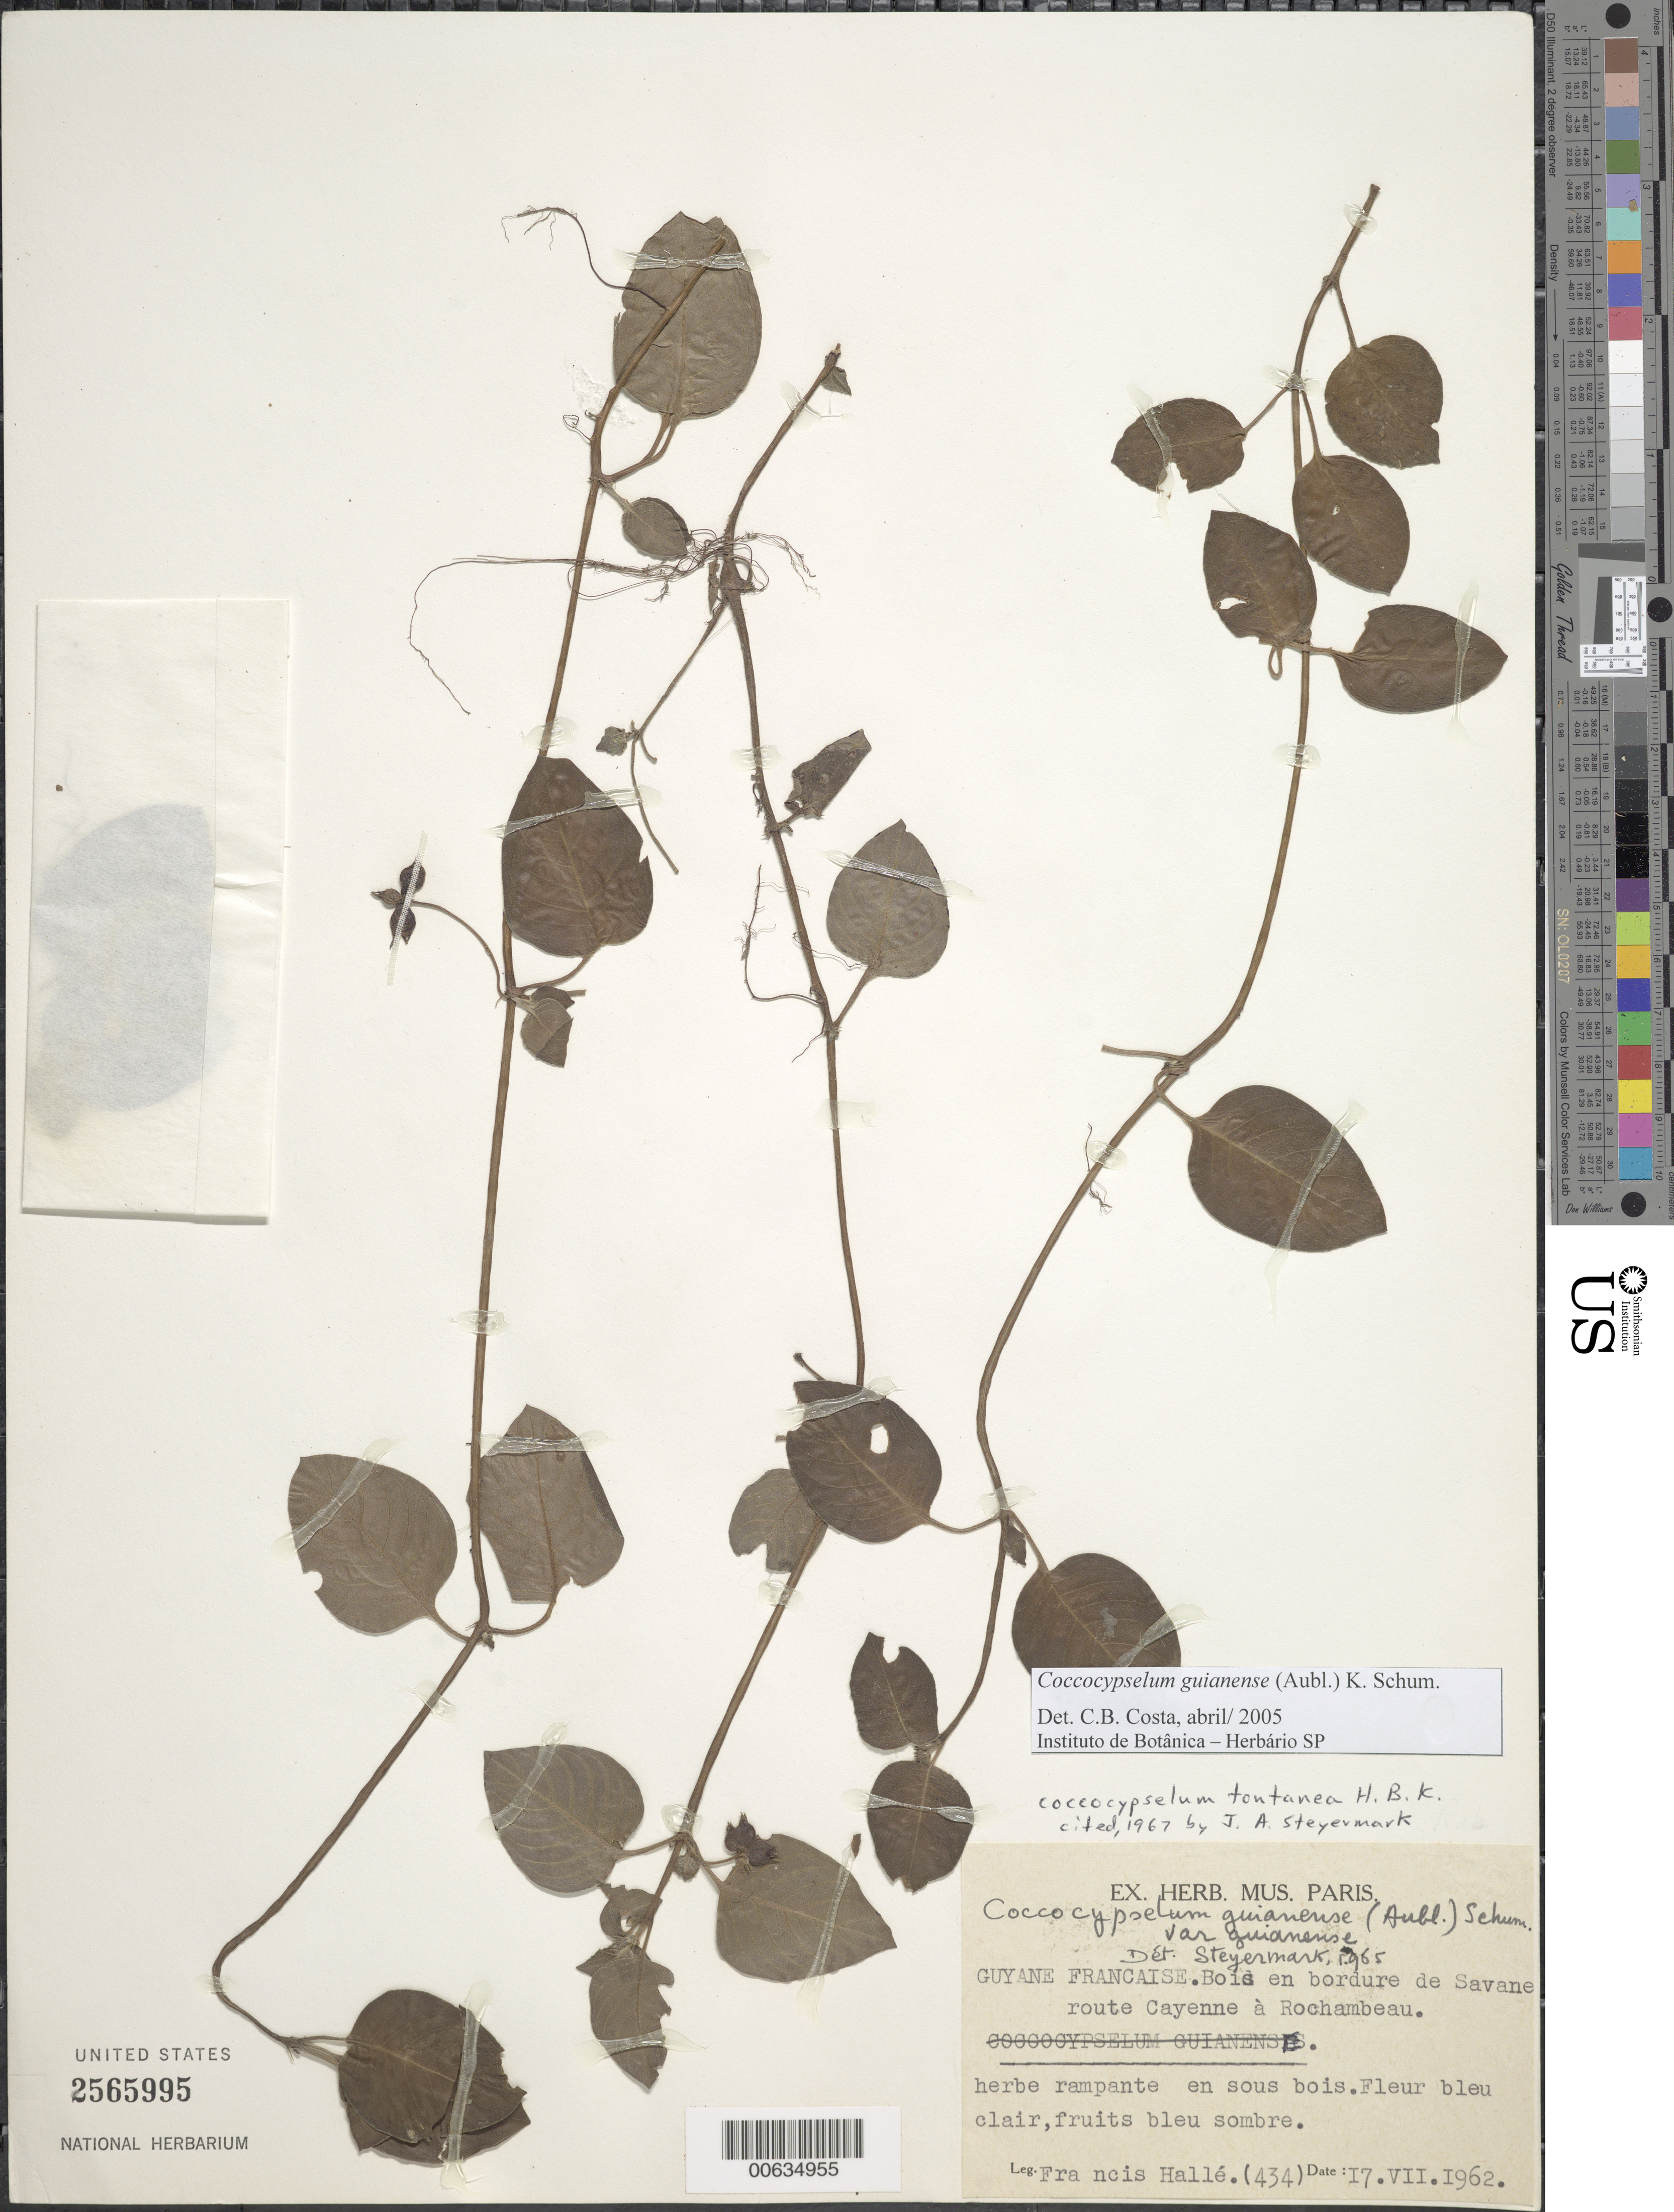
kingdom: Plantae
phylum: Tracheophyta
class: Magnoliopsida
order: Gentianales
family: Rubiaceae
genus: Coccocypselum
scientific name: Coccocypselum guianense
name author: (Aubl.) K. Schum.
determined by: Costa, C. B.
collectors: F. Hallé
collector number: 434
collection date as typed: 17-Jul-62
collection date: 1962-07-17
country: French Guiana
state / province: Cayenne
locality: Cayenne-Rochambeau Route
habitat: Sous bois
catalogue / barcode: US 2565995